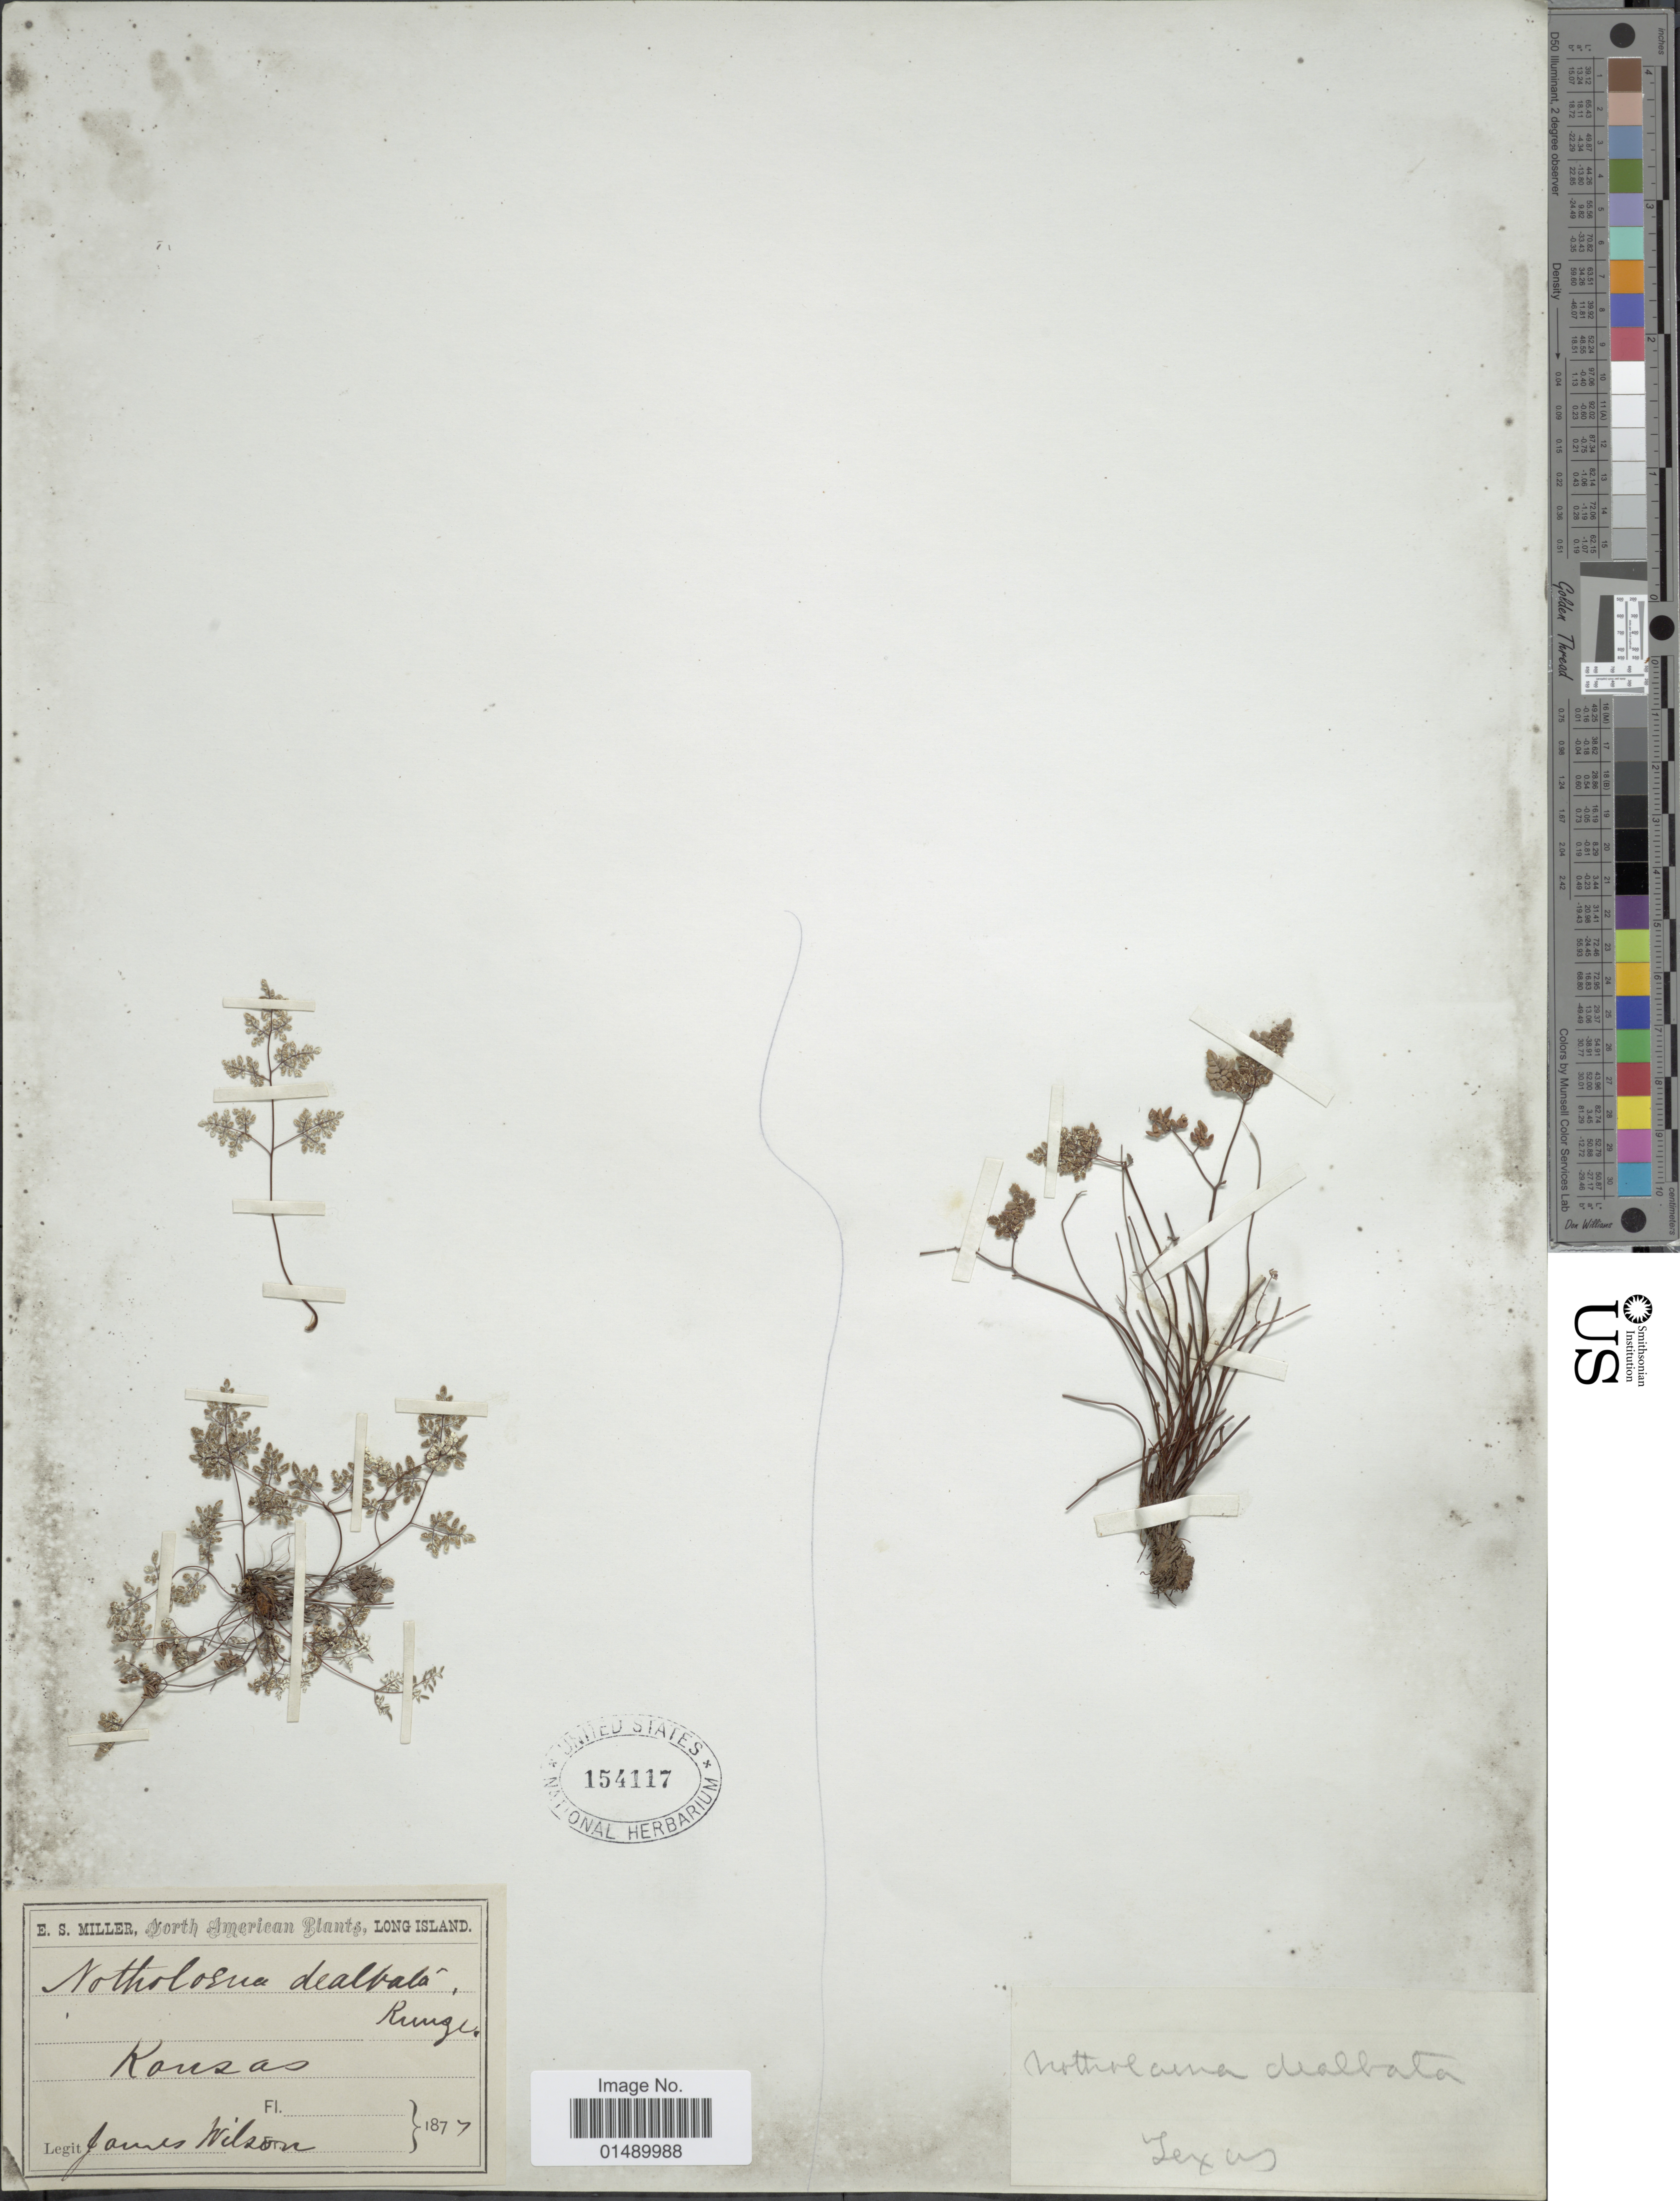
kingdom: Plantae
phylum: Tracheophyta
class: Polypodiopsida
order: Polypodiales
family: Pteridaceae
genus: Argyrochosma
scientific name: Argyrochosma dealbata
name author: (Pursh) Windham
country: United States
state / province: Texas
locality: Texas.